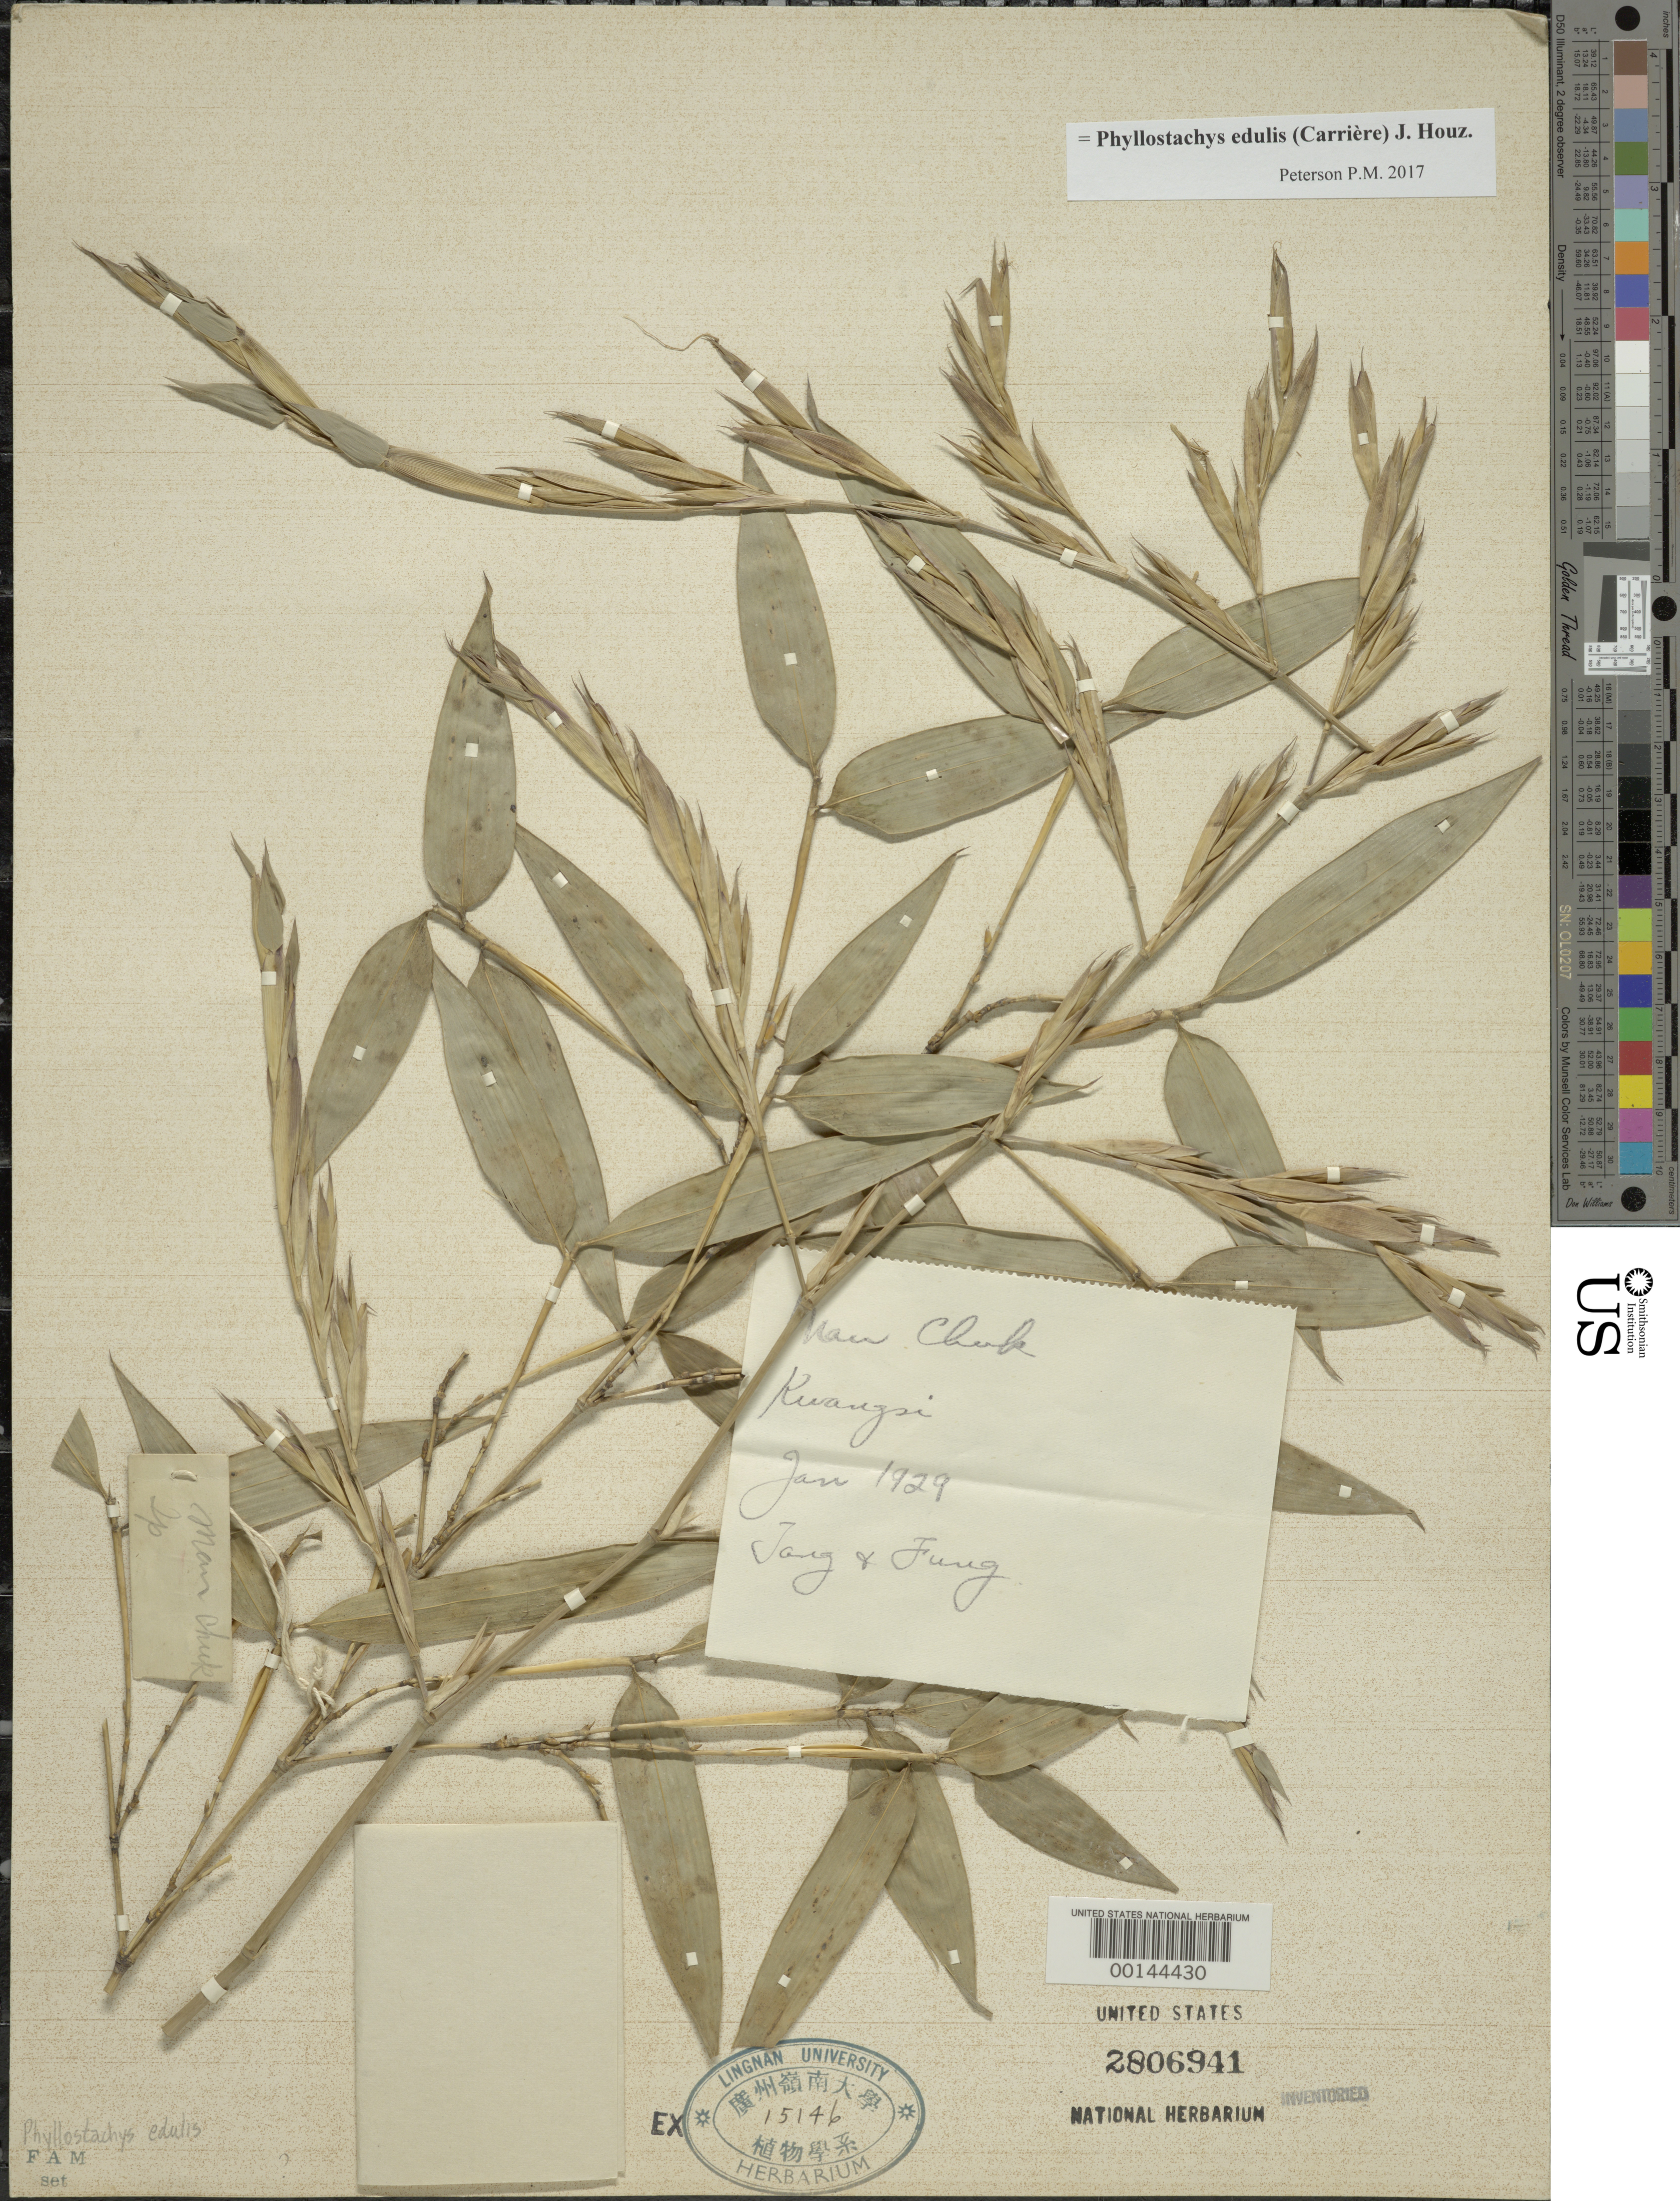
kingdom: Plantae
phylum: Tracheophyta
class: Liliopsida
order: Poales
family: Poaceae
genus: Phyllostachys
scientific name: Phyllostachys edulis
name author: (Carrière) J. Houz.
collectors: S. P. Tang & H. L. Fung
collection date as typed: Jan 1929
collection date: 1929-01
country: China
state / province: Jiangxi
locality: Nau chuk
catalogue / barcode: US 2806941